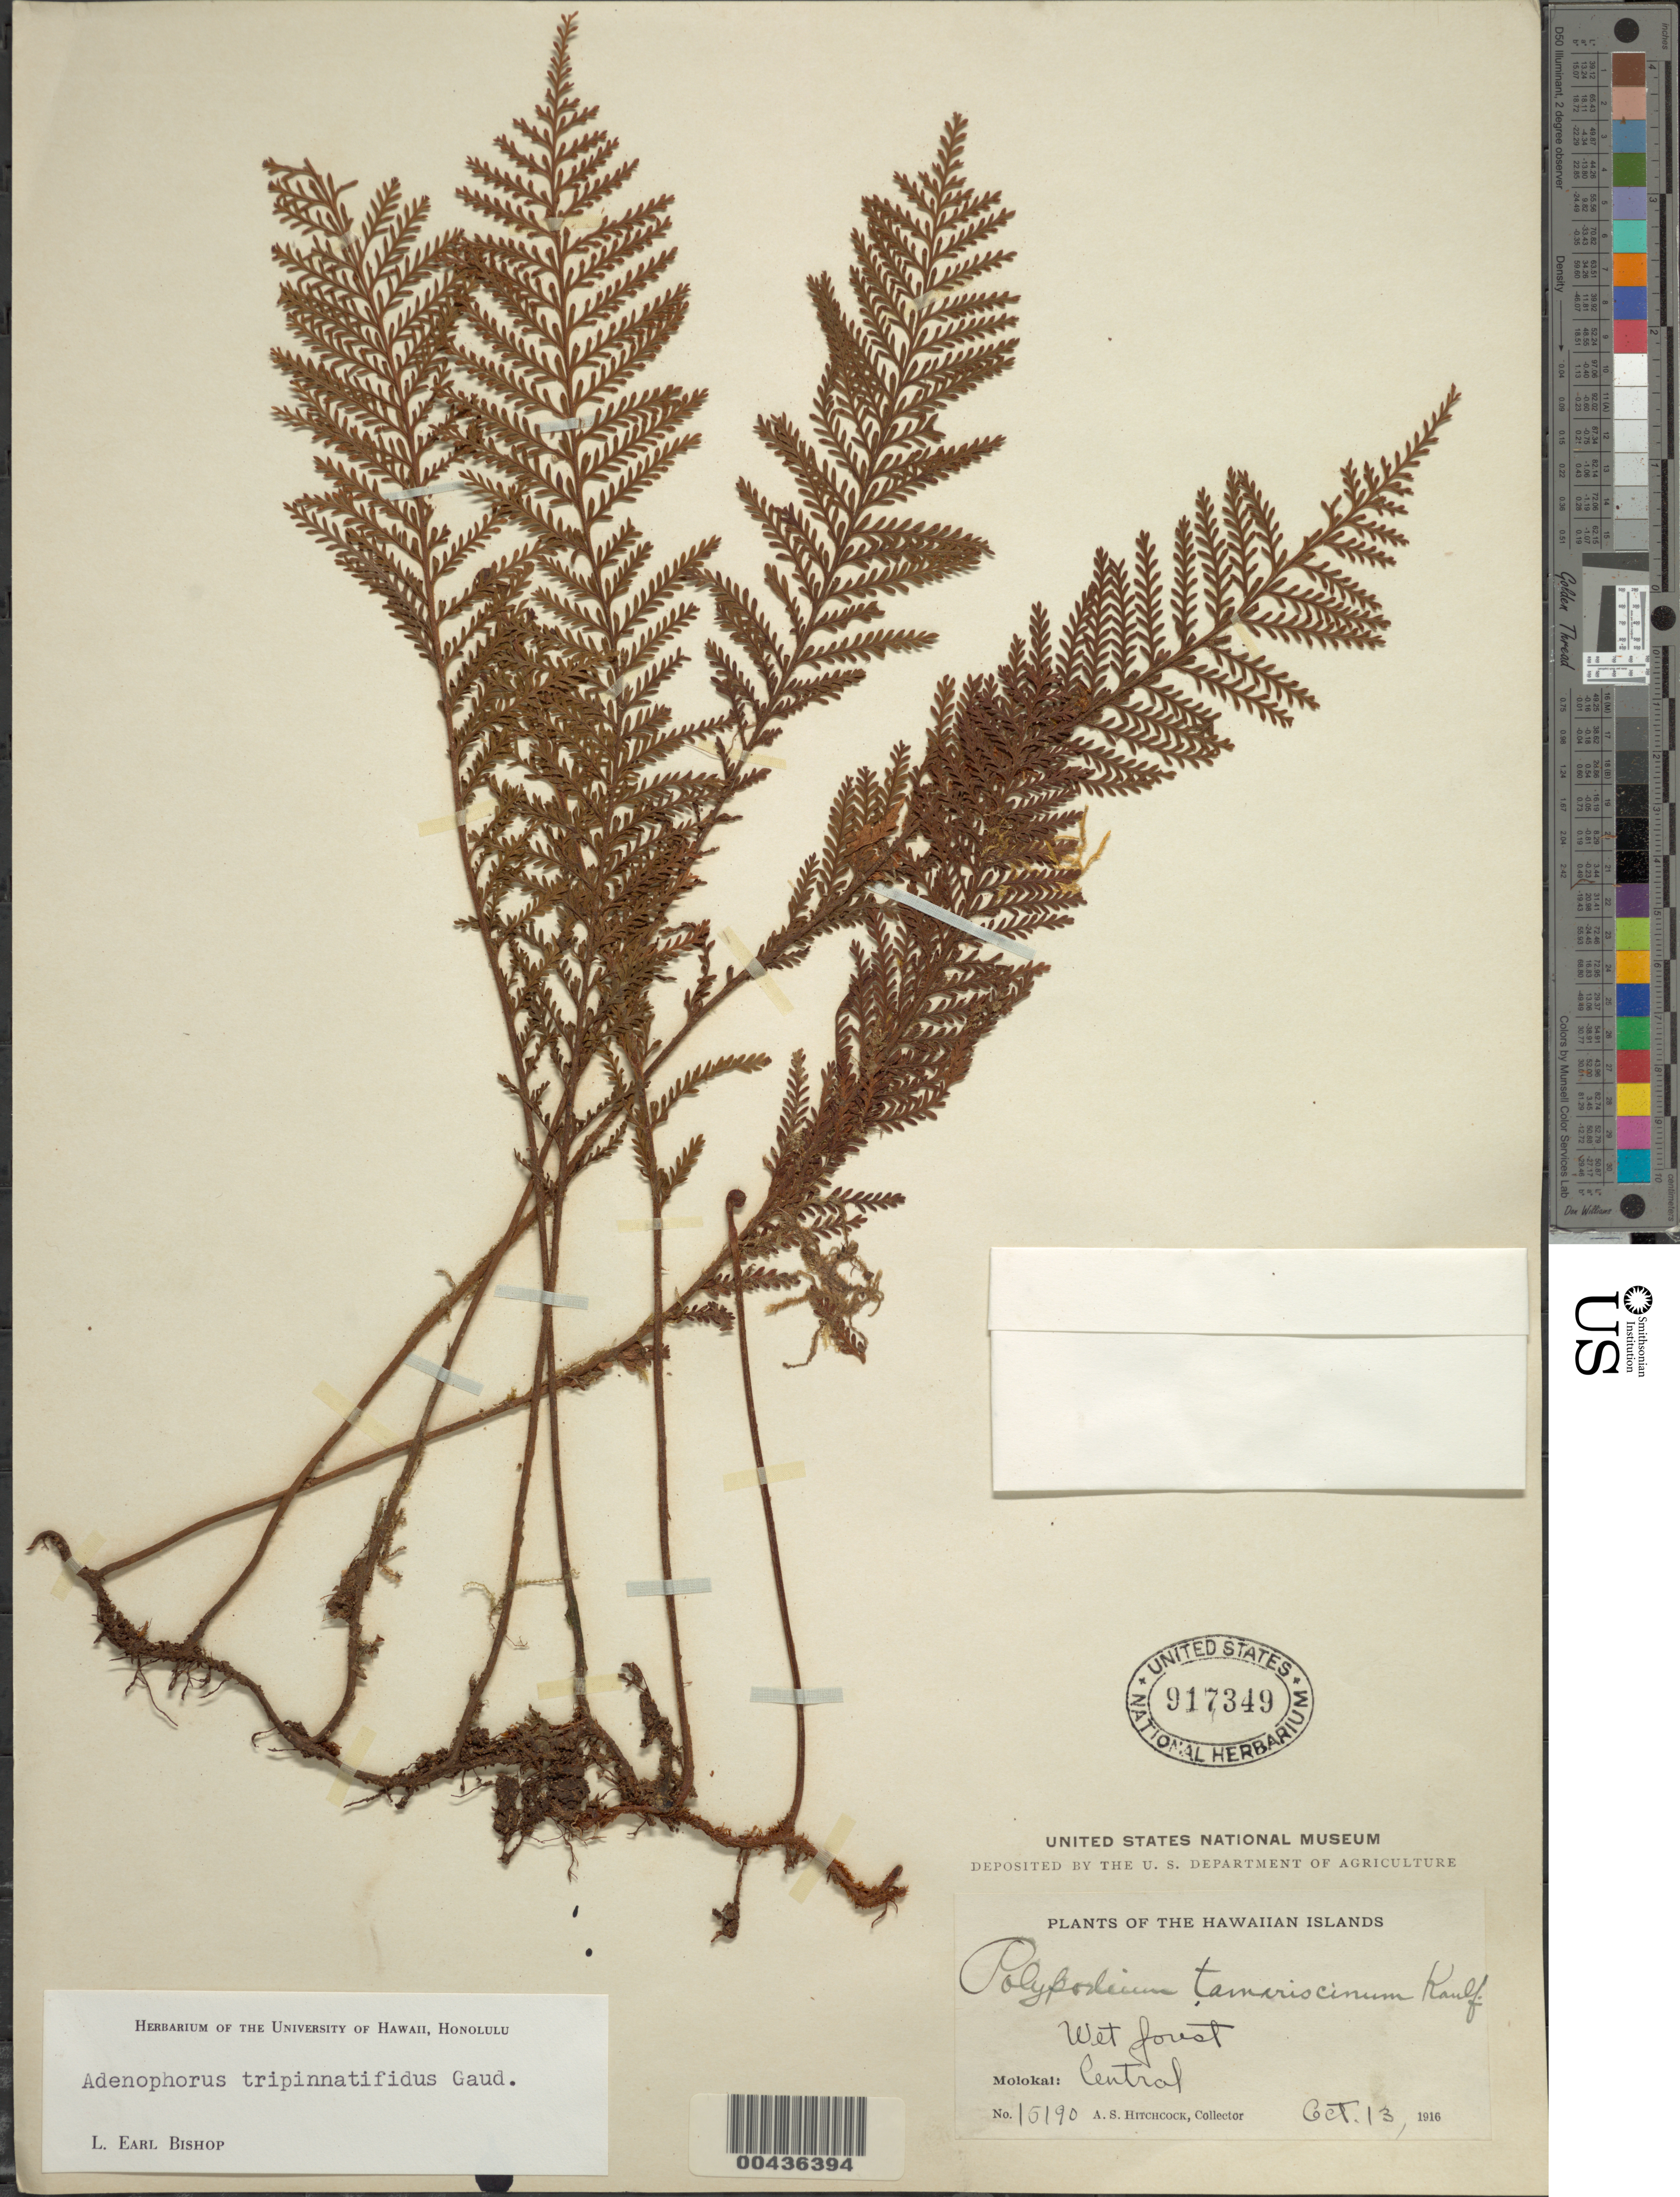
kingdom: Plantae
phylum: Tracheophyta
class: Polypodiopsida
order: Polypodiales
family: Polypodiaceae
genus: Adenophorus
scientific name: Adenophorus tripinnatifidus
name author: Gaudich.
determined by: Bishop, L. E.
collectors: A. S. Hitchcock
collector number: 15190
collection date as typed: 13 Oct 1916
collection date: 1916-10-13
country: United States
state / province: Hawaii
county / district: Maui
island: Moloka'i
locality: Central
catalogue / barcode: US 917349